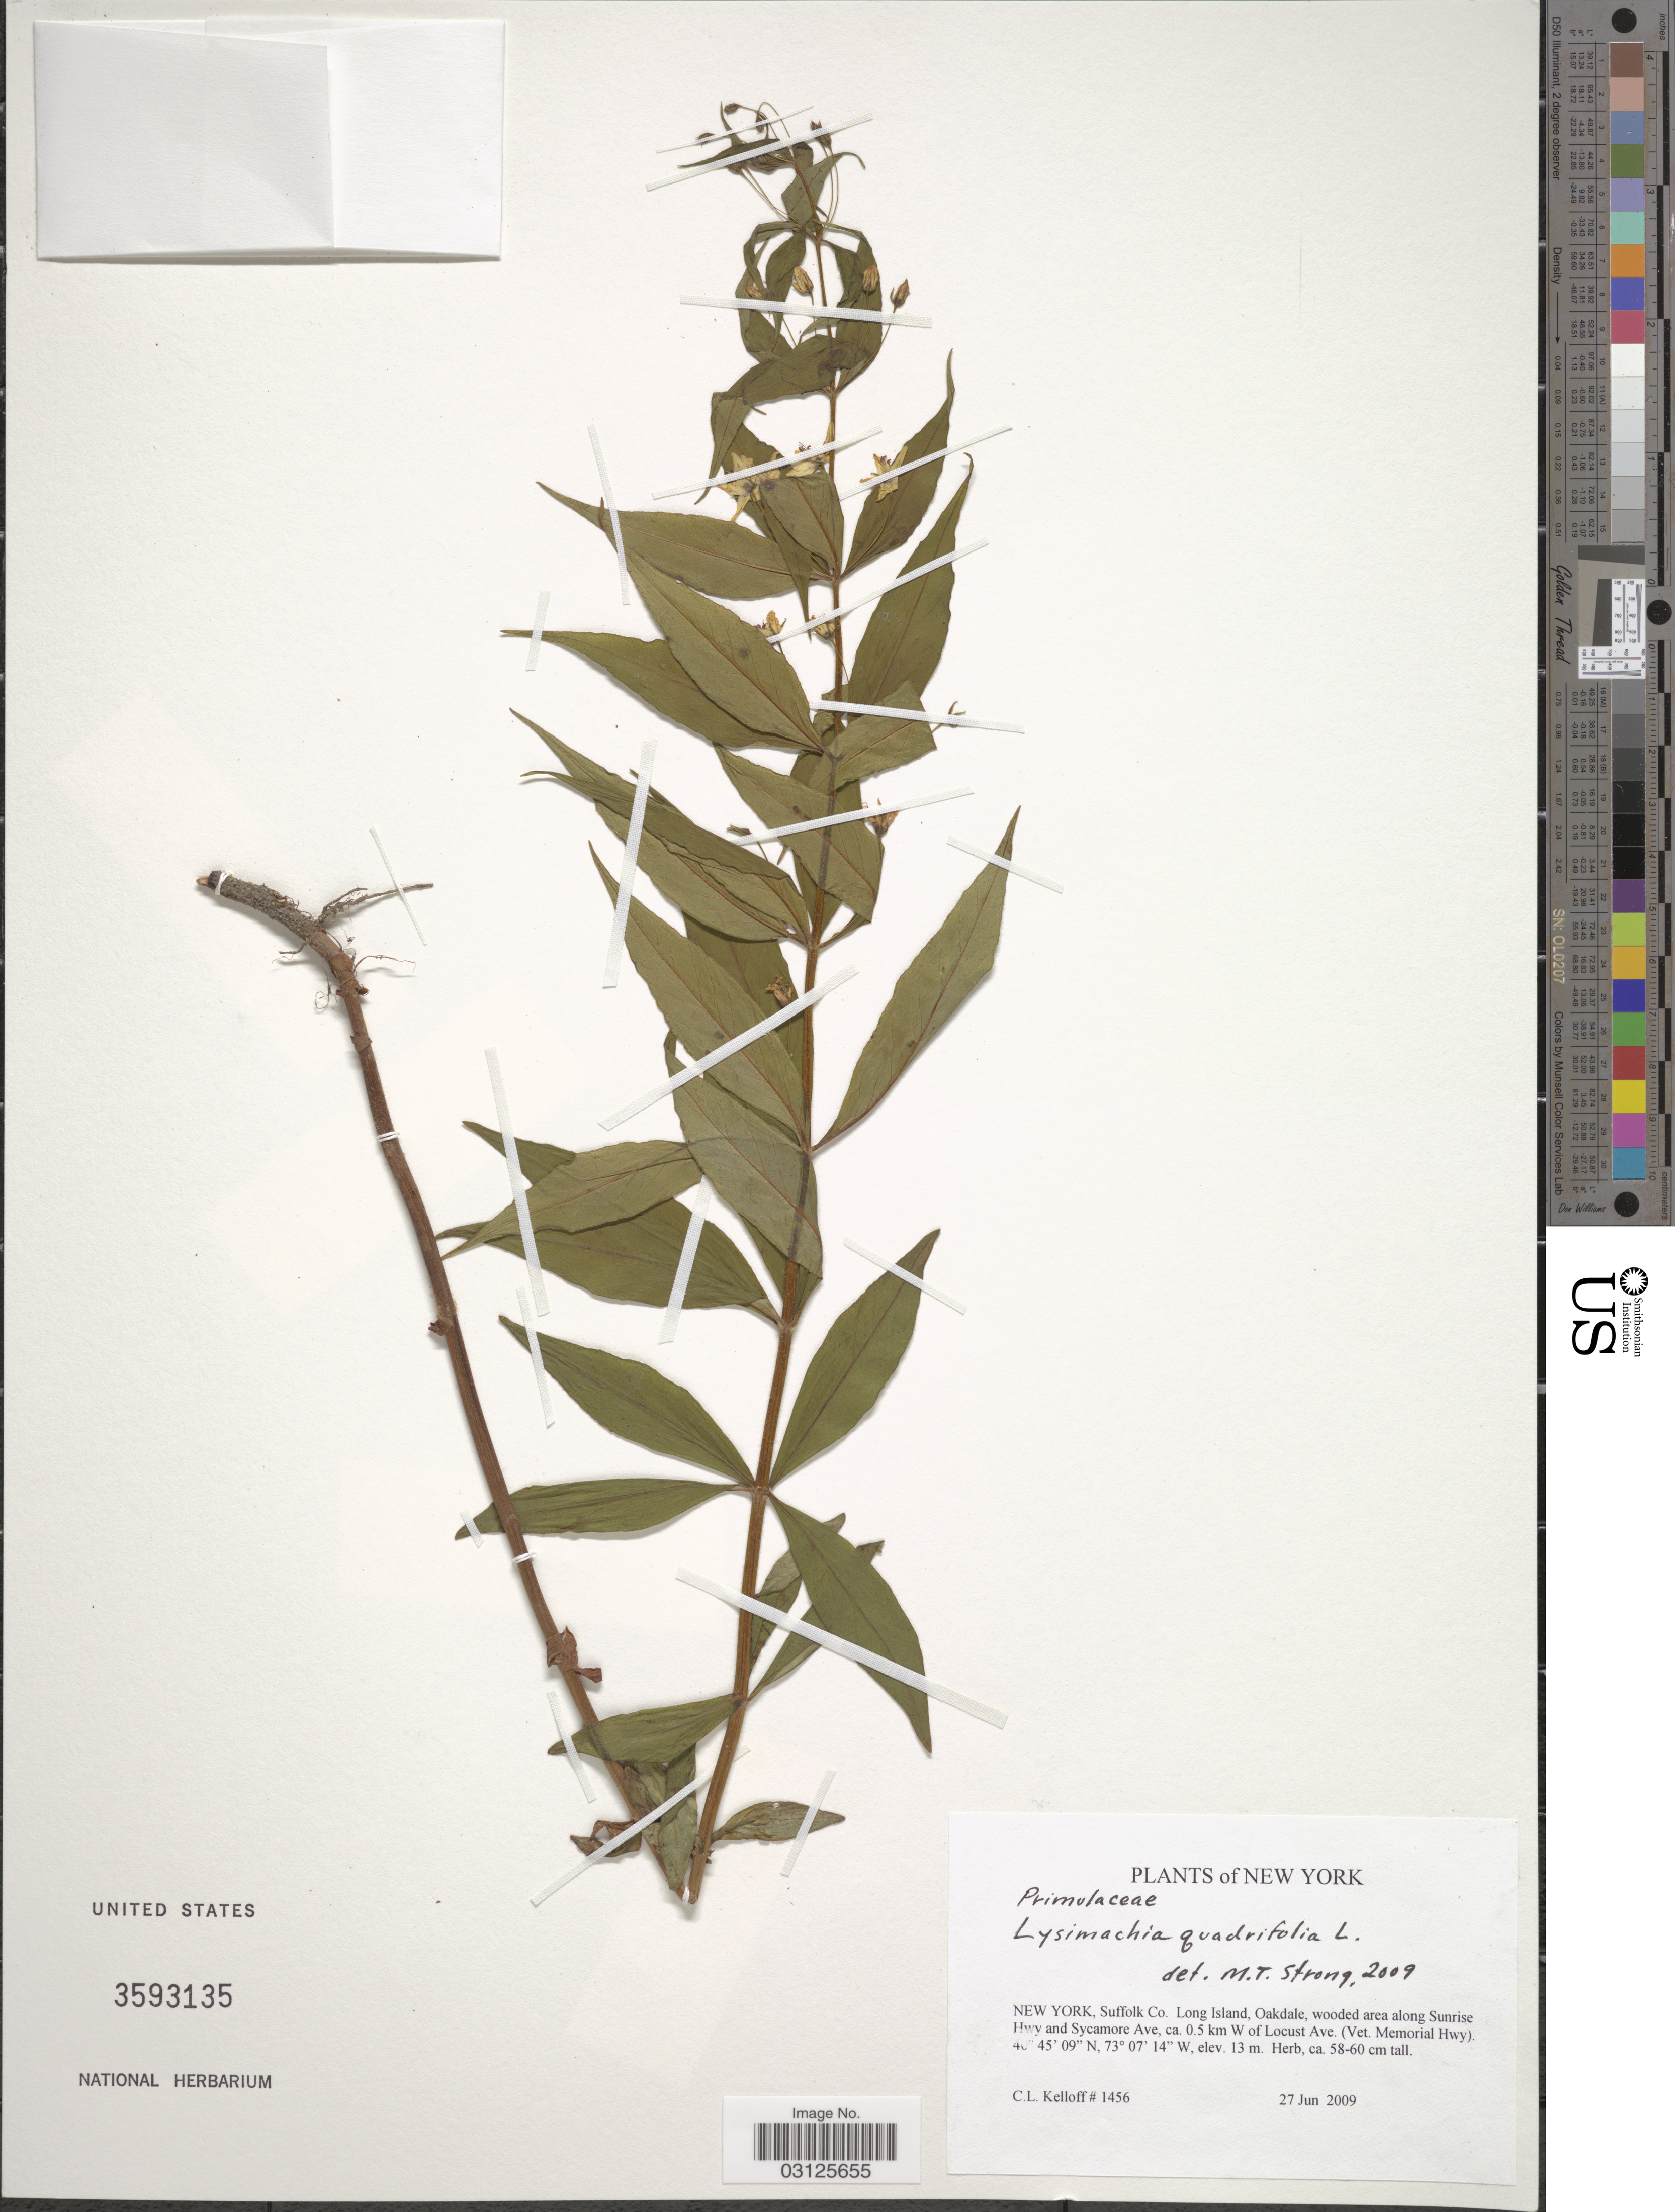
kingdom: Plantae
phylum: Tracheophyta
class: Magnoliopsida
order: Ericales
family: Primulaceae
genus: Lysimachia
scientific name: Lysimachia quadrifolia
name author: L.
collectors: C. L. Kelloff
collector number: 1456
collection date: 2009-06-27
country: United States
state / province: New York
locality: Suffolk Co. Long Island, Oakdale, wooded area along Sunrise Hwy and Sycamore Ave, ca. 0.5 km W of Locust Ave. (Vet. Memorial Hwy).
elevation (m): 13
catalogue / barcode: US 3593135